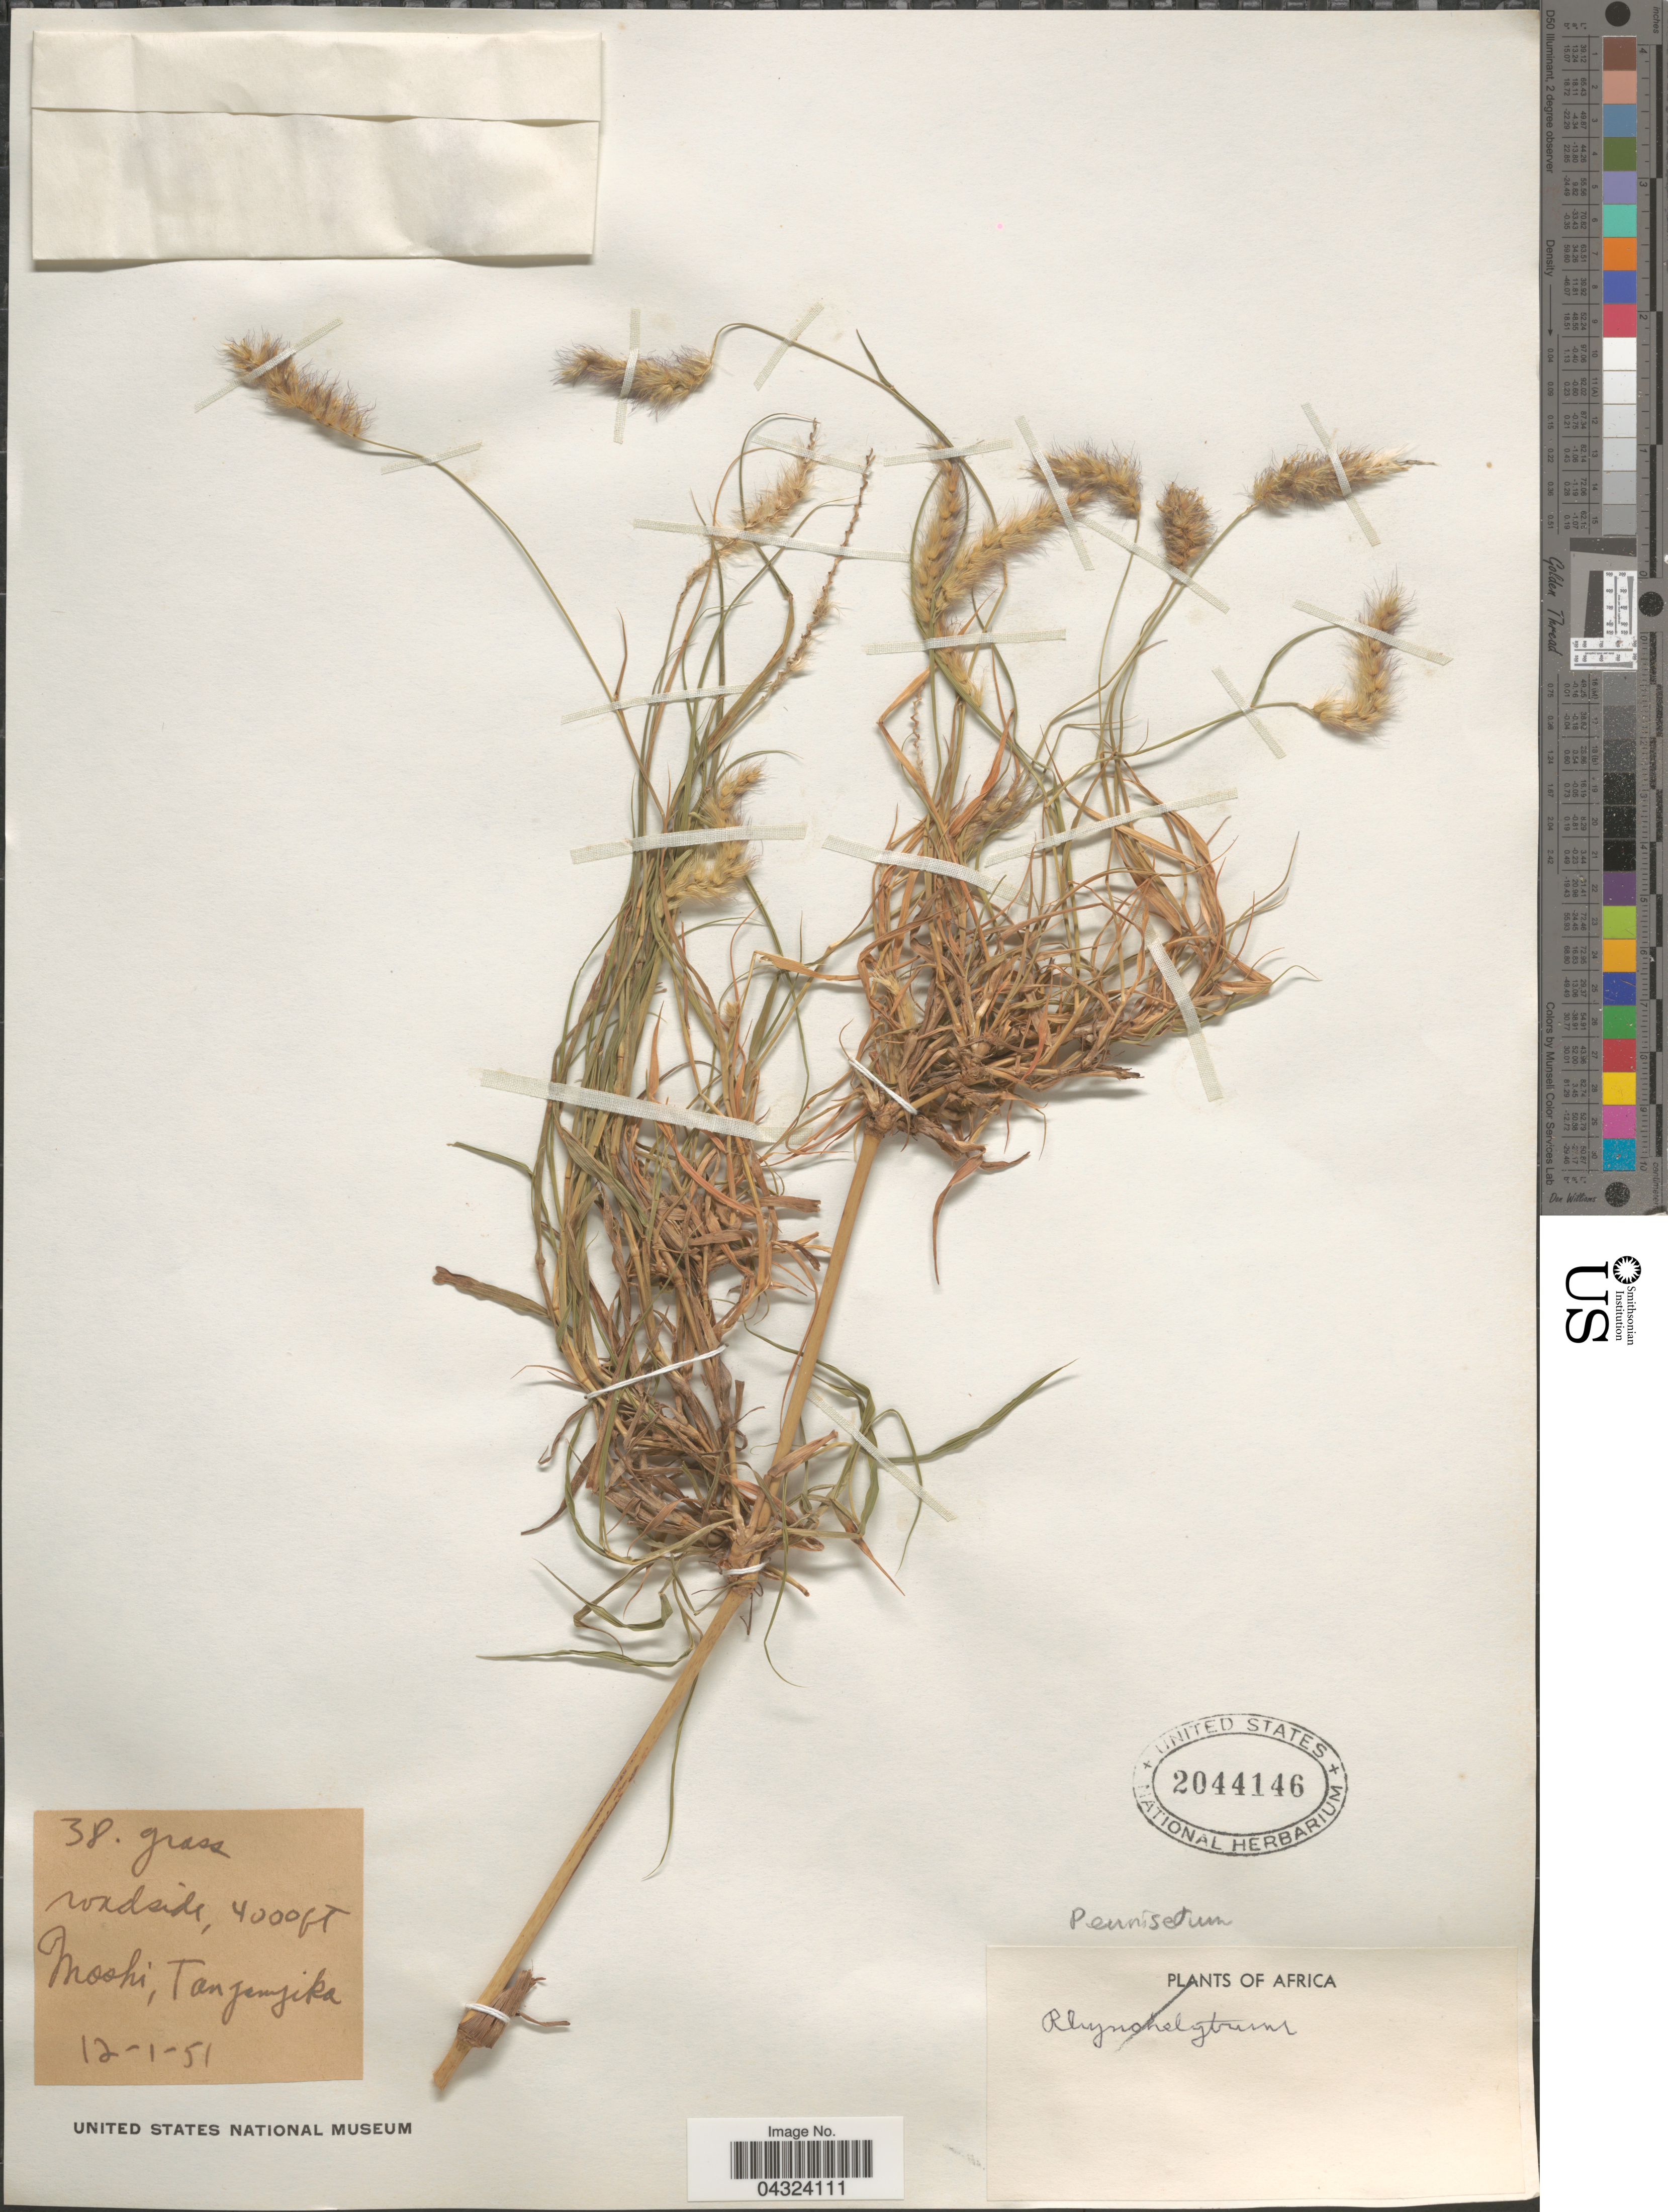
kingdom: Plantae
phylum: Tracheophyta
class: Liliopsida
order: Poales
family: Poaceae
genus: Cenchrus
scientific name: Cenchrus sp.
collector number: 38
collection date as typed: Transcribed d/m/y: 12/1/51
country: Tanzania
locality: Africa. Moohi, Tanganjika.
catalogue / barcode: US 2044146